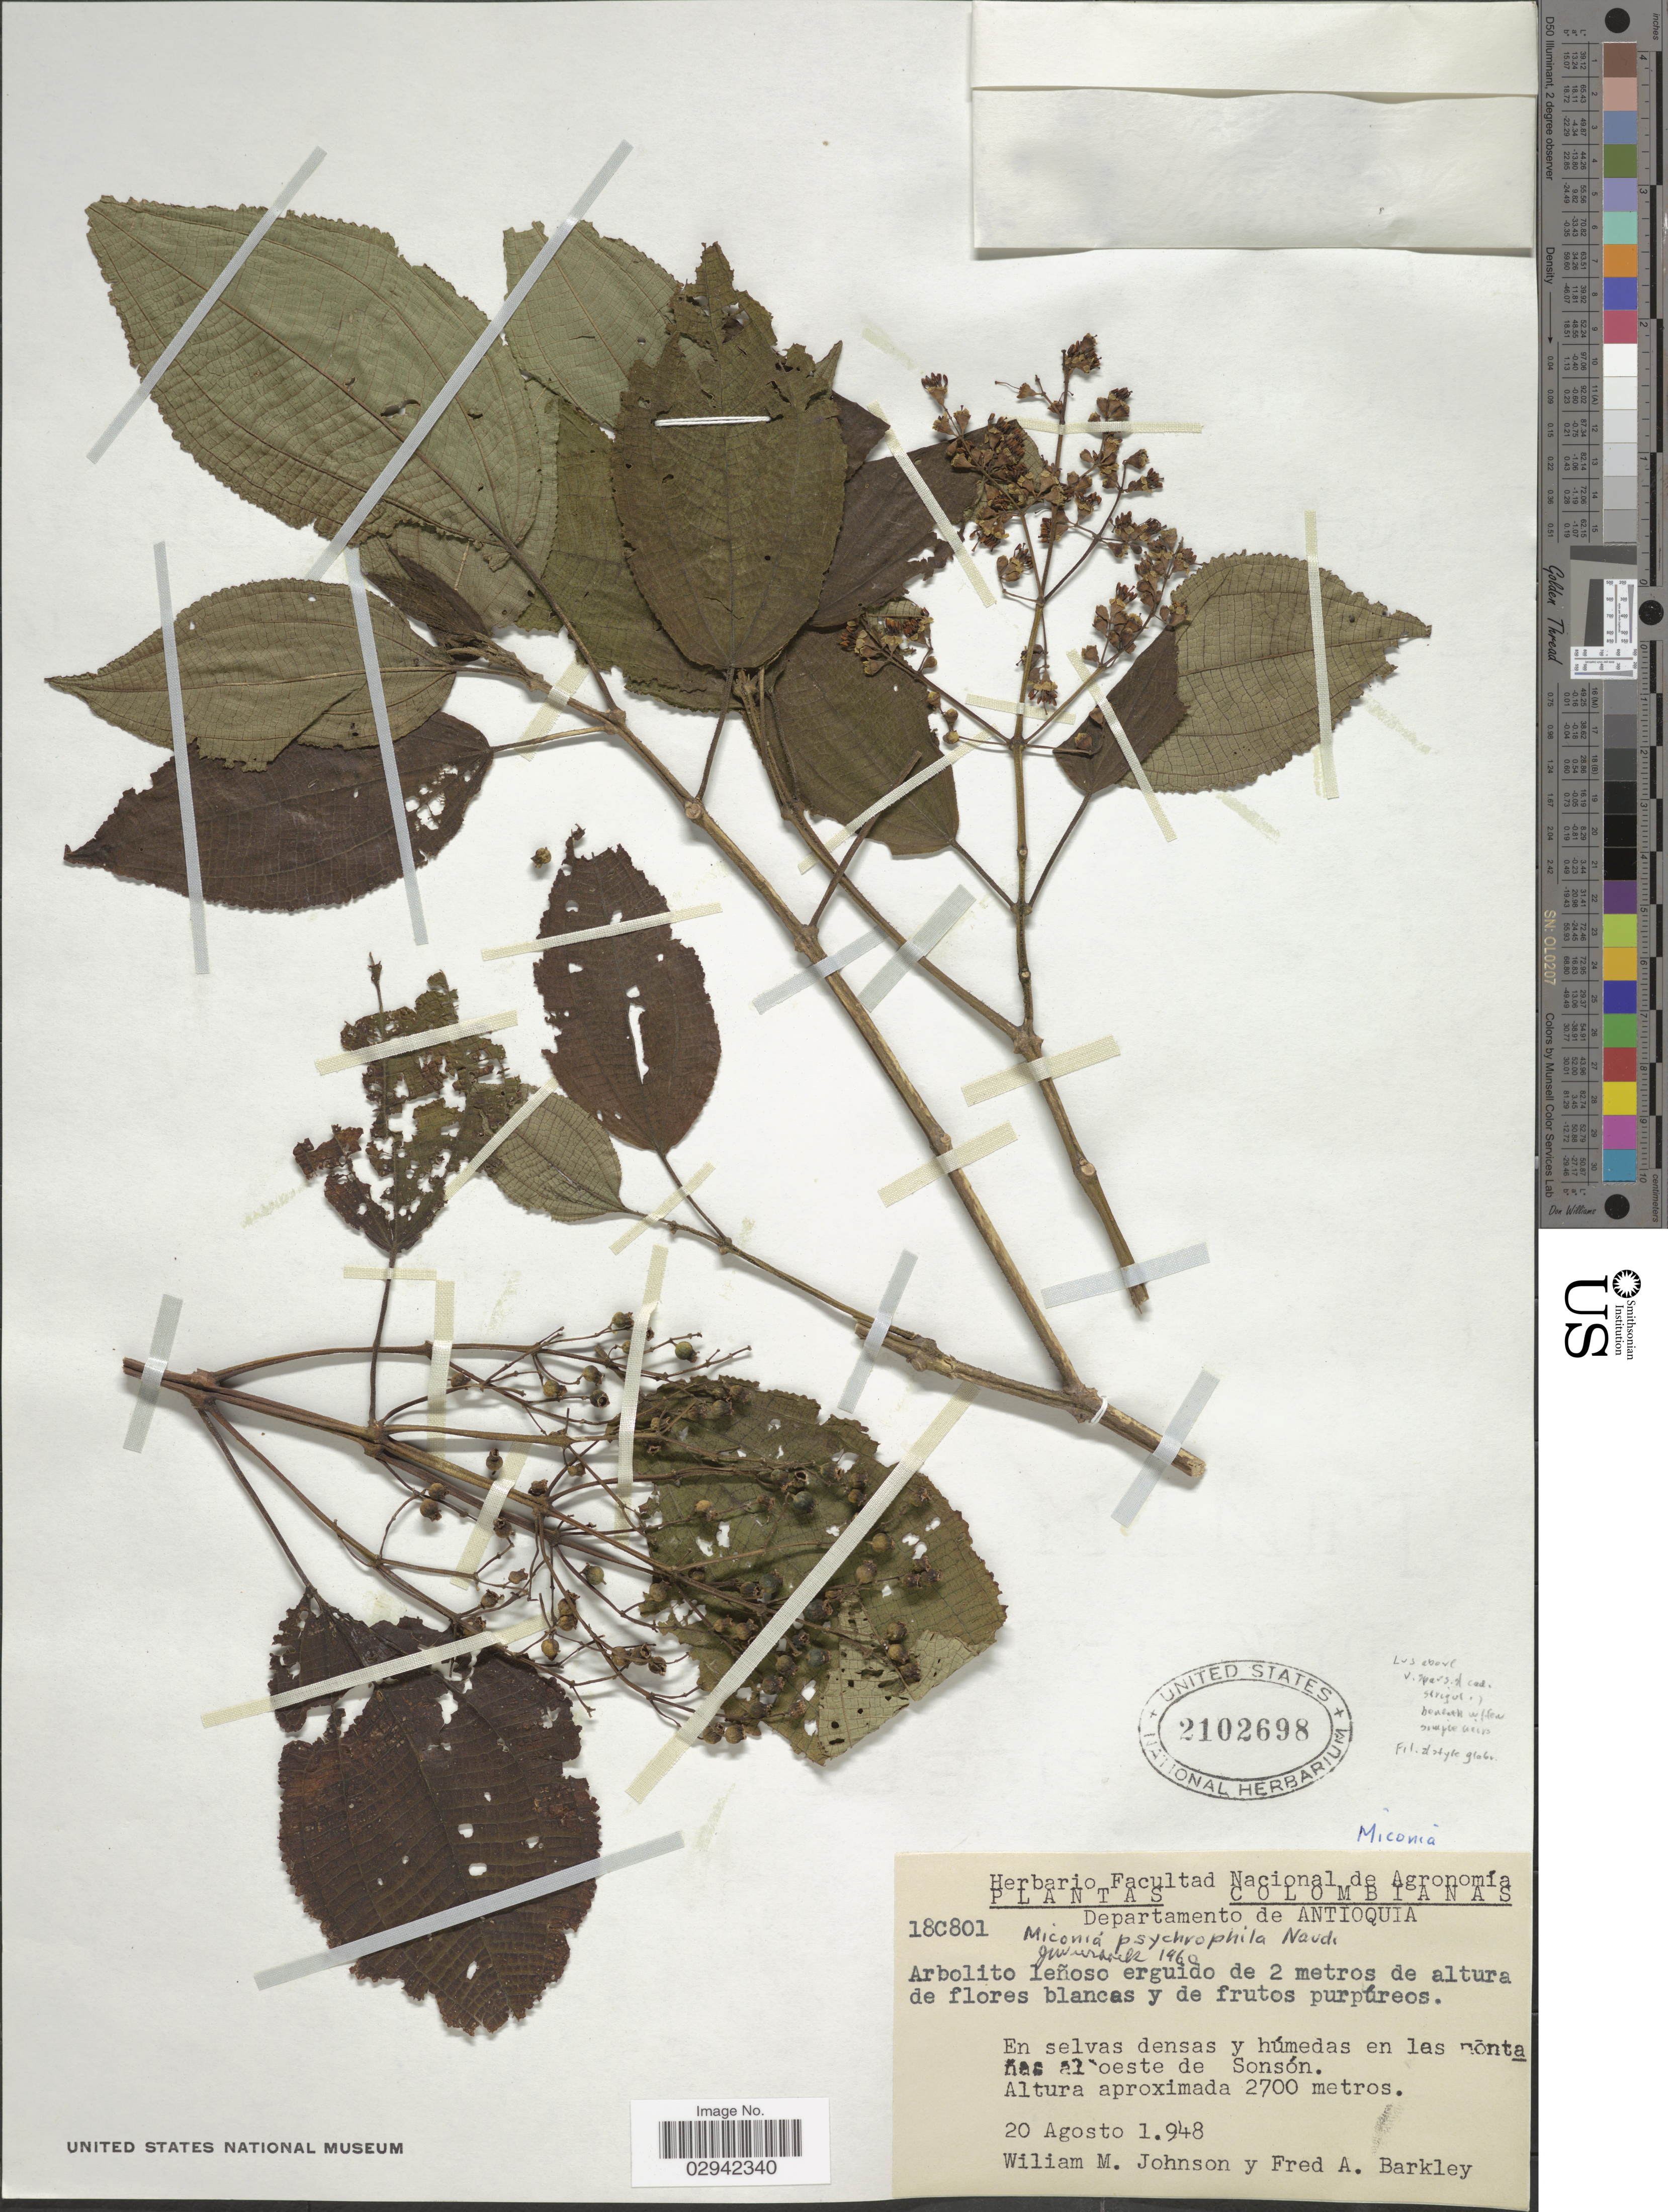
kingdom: Plantae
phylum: Tracheophyta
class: Magnoliopsida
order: Myrtales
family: Melastomataceae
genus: Miconia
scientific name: Miconia psychrophila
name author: Naudin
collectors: W. M. Johnson & F. A. Barkley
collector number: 18C801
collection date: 1948-08-20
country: Colombia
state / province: Antioquia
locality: Departamento de Antioquia, El selvas densas y húmedas en las montanas al oeste de Sonsón.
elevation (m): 2700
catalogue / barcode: US 2102698